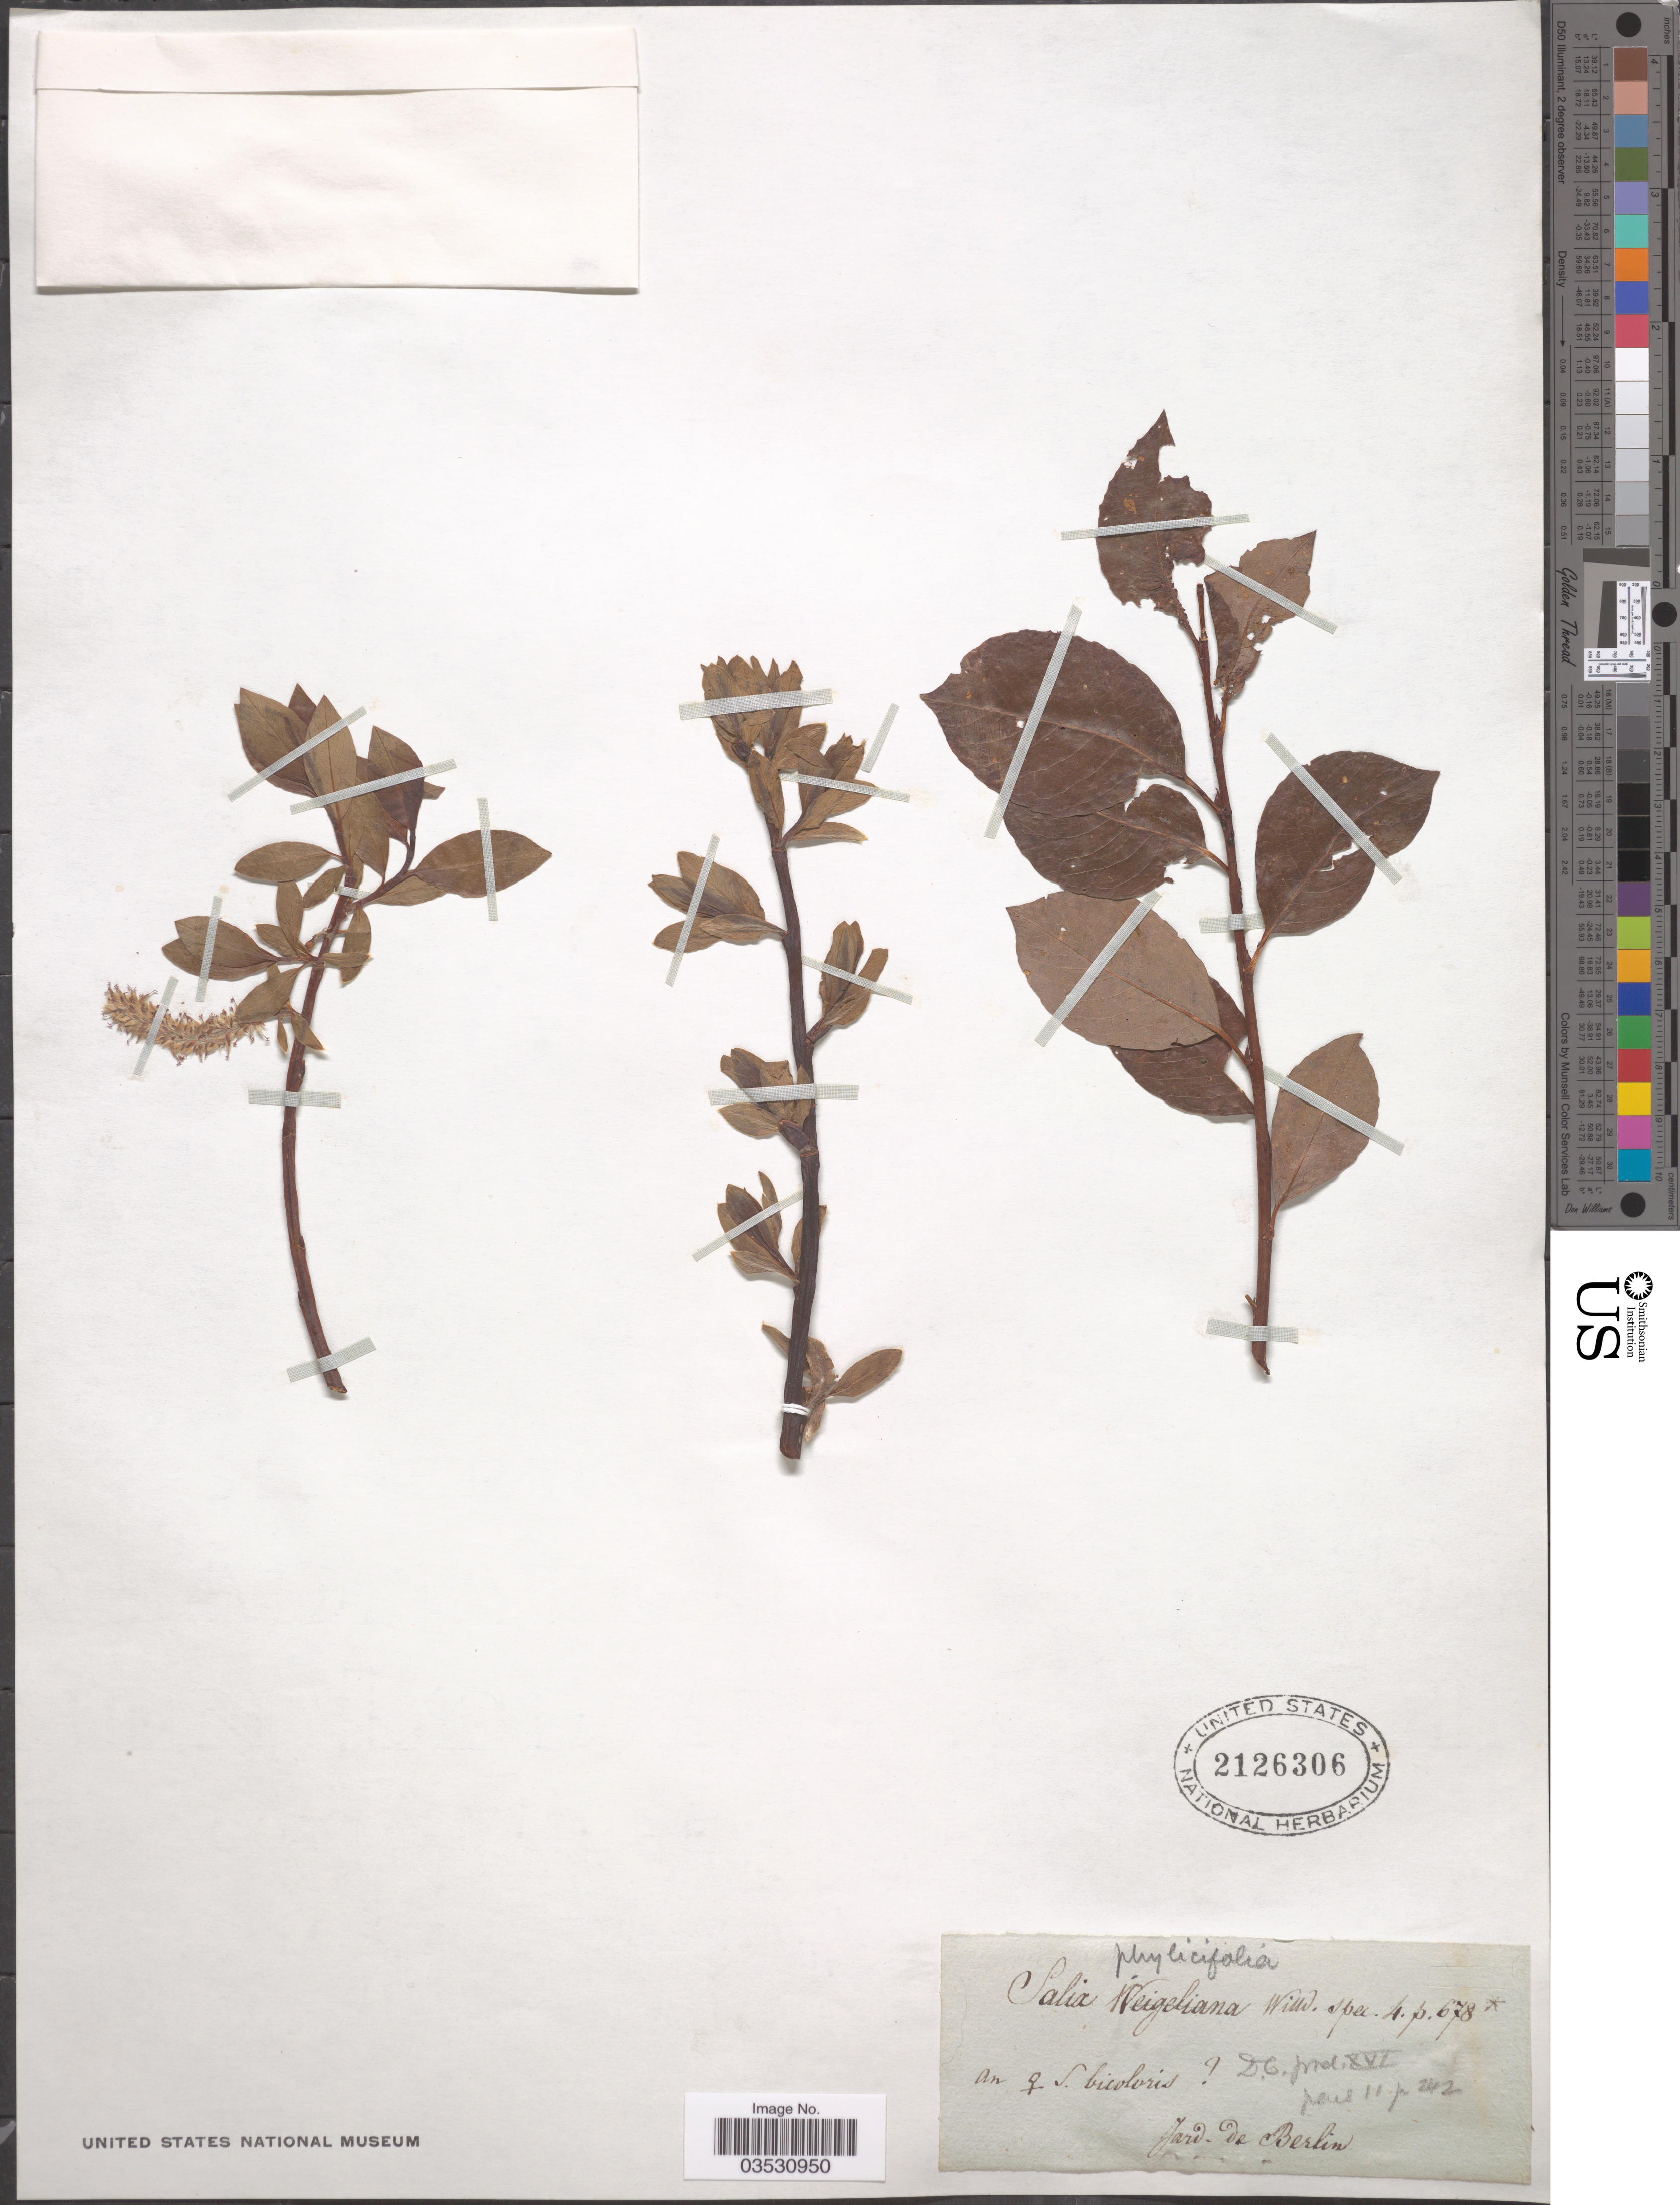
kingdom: Plantae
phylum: Tracheophyta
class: Magnoliopsida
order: Malpighiales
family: Salicaceae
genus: Salix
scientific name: Salix phylicifolia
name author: L.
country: Germany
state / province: Berlin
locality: Jard. de Berlin.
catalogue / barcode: US 2126306